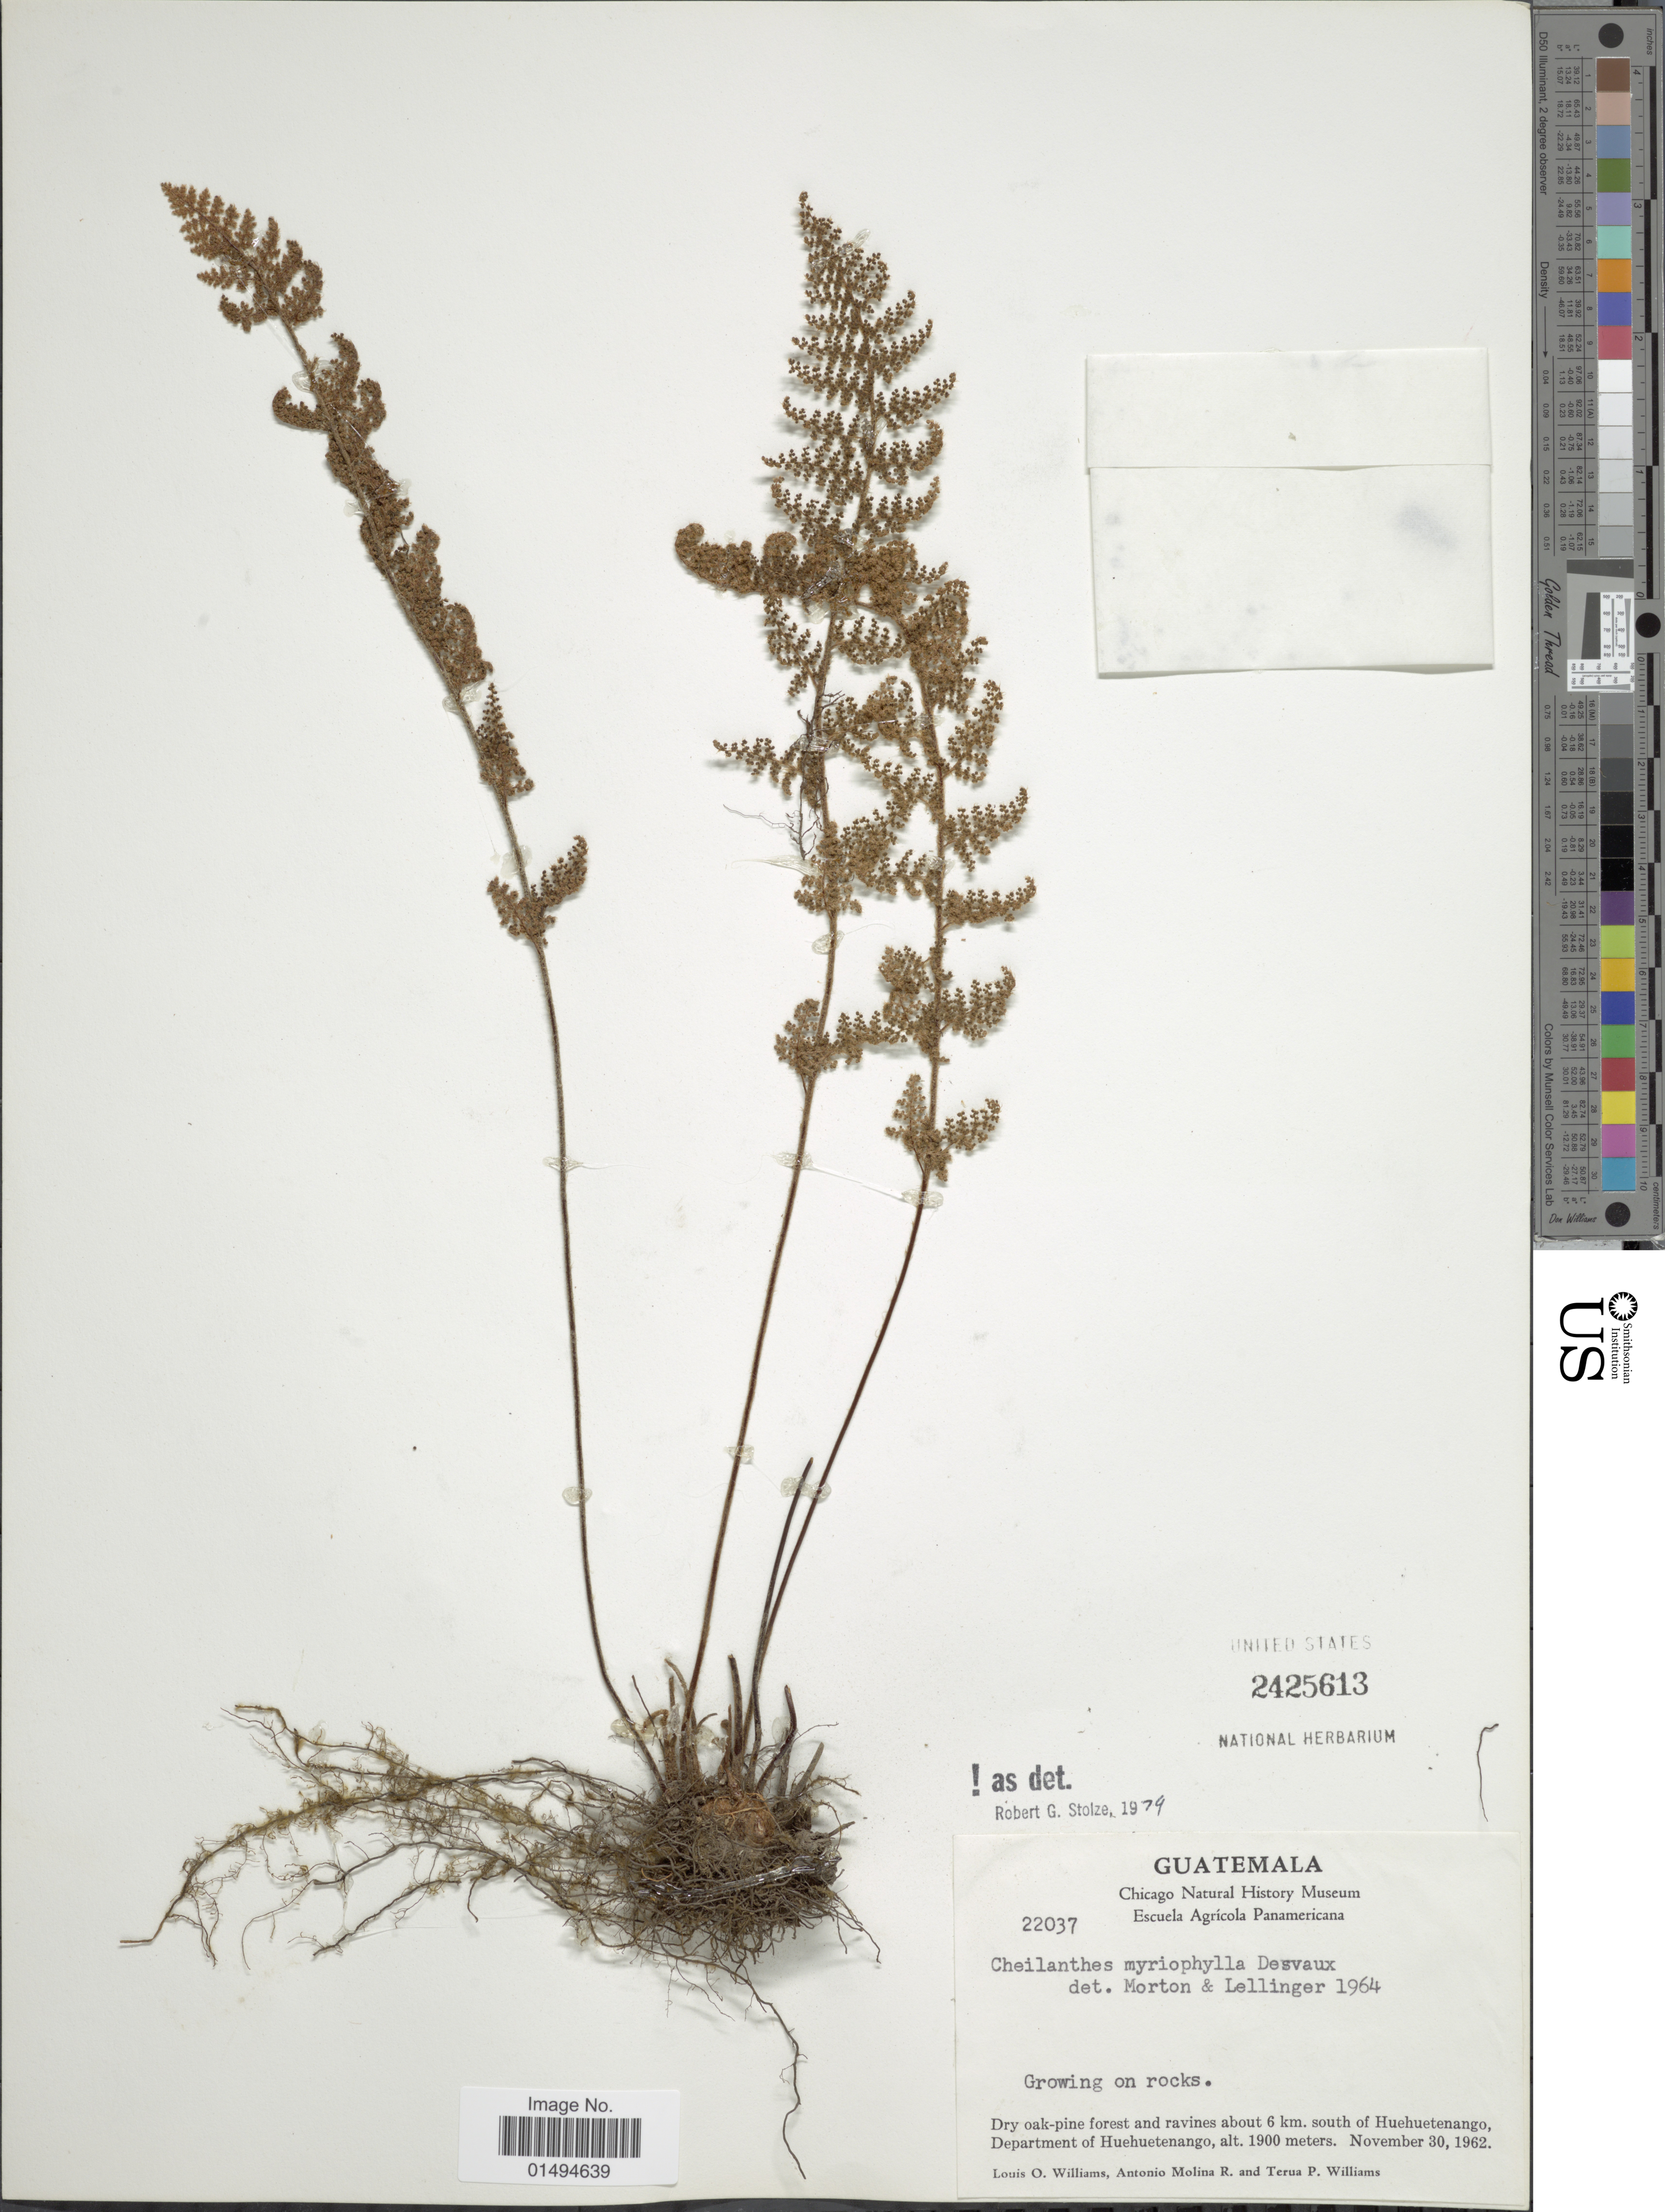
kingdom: Plantae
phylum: Tracheophyta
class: Polypodiopsida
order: Polypodiales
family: Pteridaceae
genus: Myriopteris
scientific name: Myriopteris myriophylla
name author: (Desv.) J. Sm.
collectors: L. O. Williams, A. Molina R. & T. P. Williams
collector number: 22037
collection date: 1962-11-30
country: Guatemala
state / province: Huehuetenango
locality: Dry oak-pine forest and ravines about 6 km. south of Huehuetenango, Department of Huehuetenango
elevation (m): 1900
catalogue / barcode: US 2425613